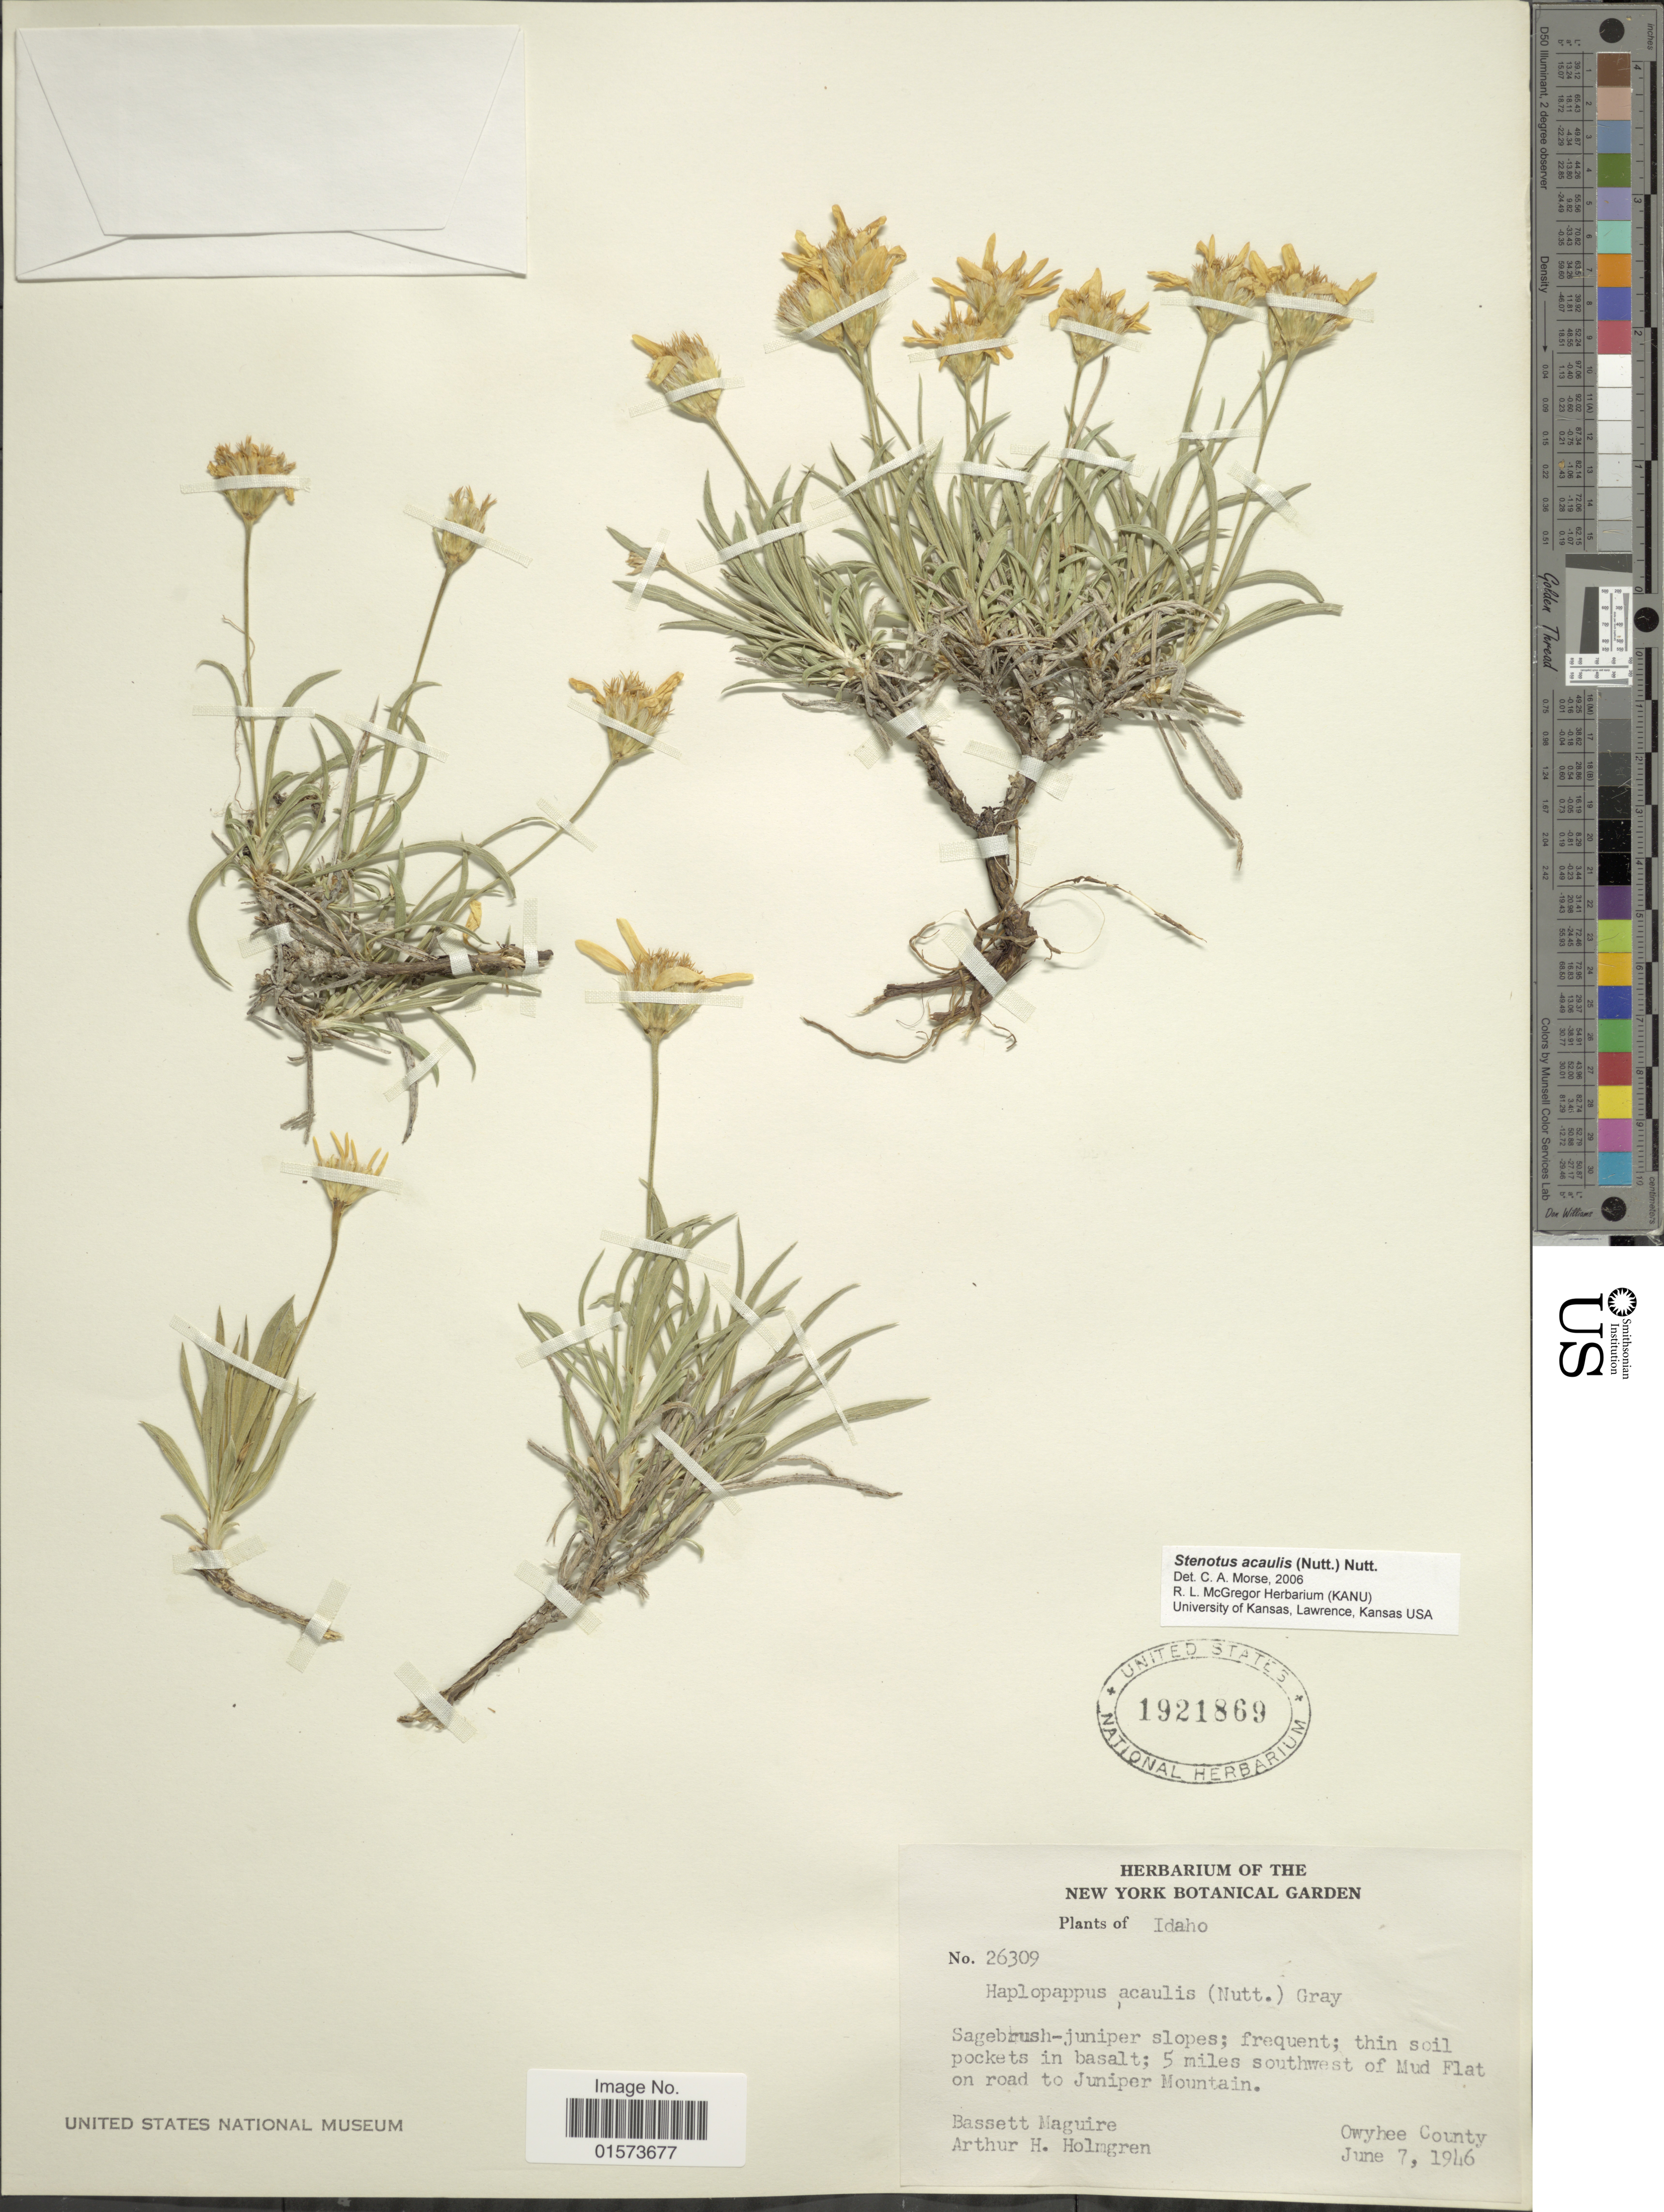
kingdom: Plantae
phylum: Tracheophyta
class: Magnoliopsida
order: Asterales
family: Asteraceae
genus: Stenotus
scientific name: Stenotus acaulis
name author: (Nutt.) Nutt.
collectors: B. Maguire & A. H. Holmgren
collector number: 26309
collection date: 1946-06-07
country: United States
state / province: Idaho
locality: Sagebrush-juniper slopes; frequent; thin soil pockets in basalt; 5 miles southwest of Mud Flat on road to Juniper Mountain, Owyhee County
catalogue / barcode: US 1921869